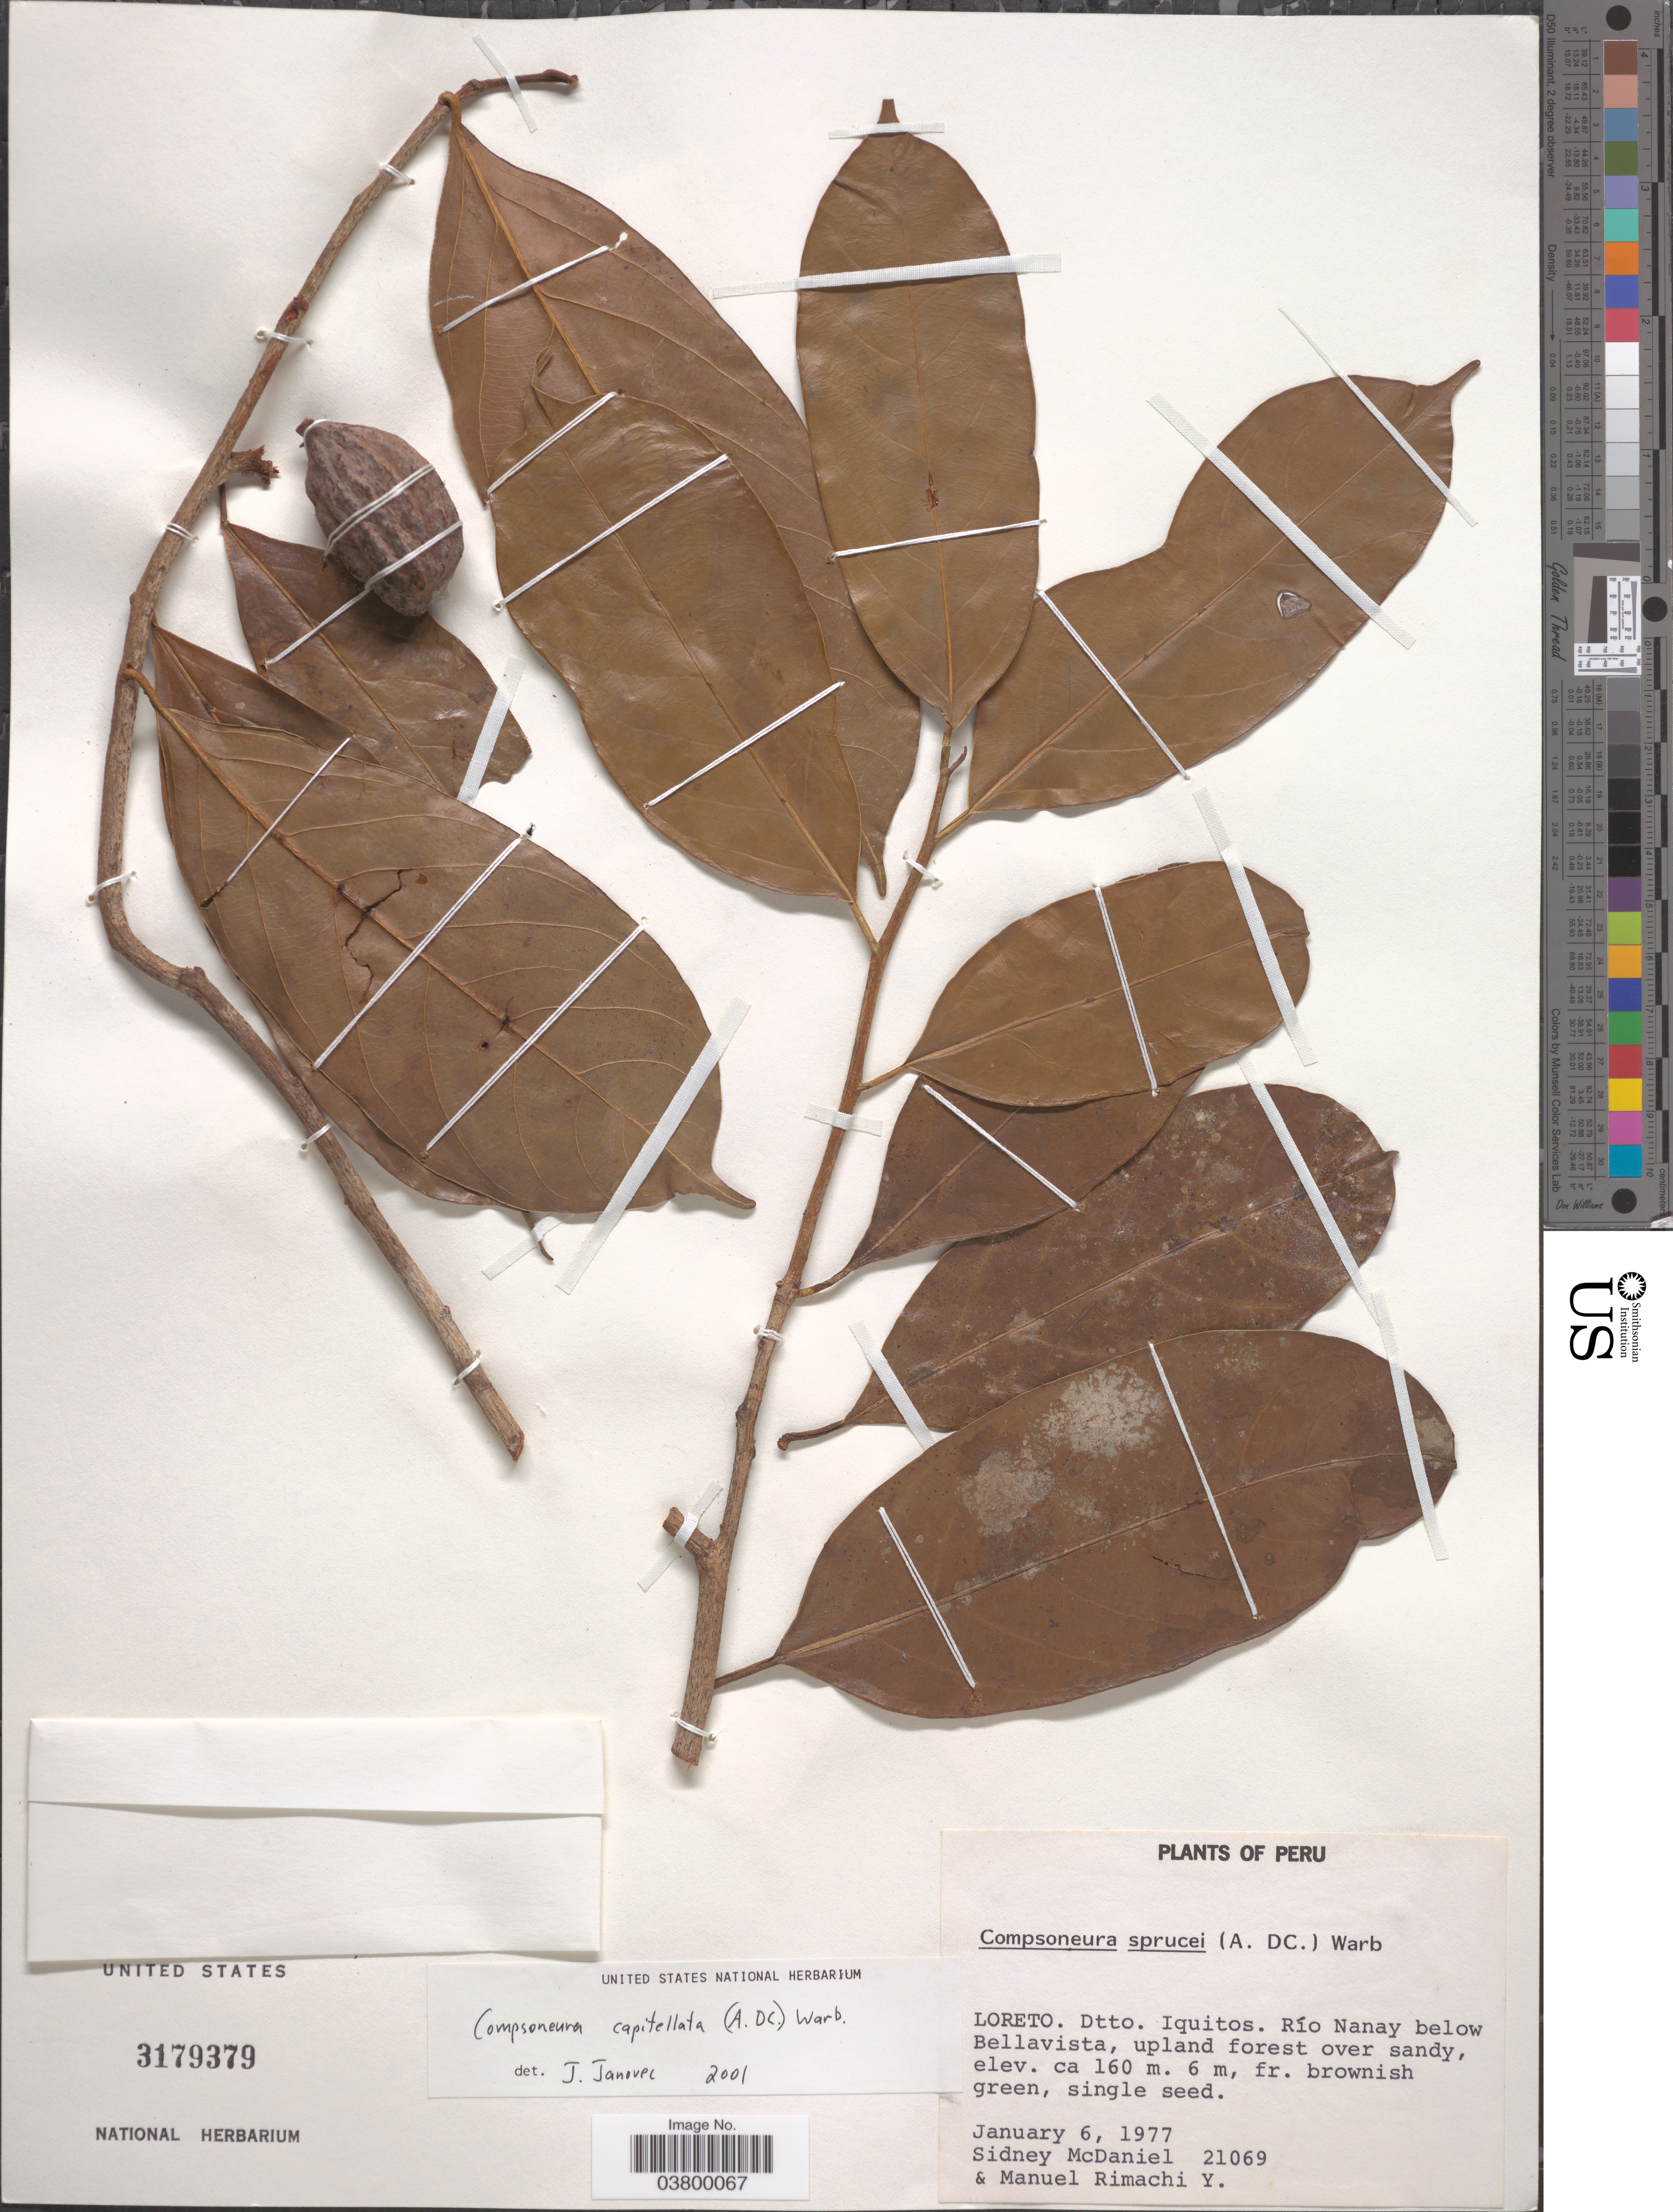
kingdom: Plantae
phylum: Tracheophyta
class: Magnoliopsida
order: Magnoliales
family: Myristicaceae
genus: Compsoneura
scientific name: Compsoneura capitellata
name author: (A. DC.) Warb.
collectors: S. McDaniel & M. Rimachi Y.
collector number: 21069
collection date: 1977-01-06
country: Peru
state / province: Loreto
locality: Dtto. Iquitos. Río Nanay below Bellavista.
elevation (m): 160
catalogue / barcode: US 3179379